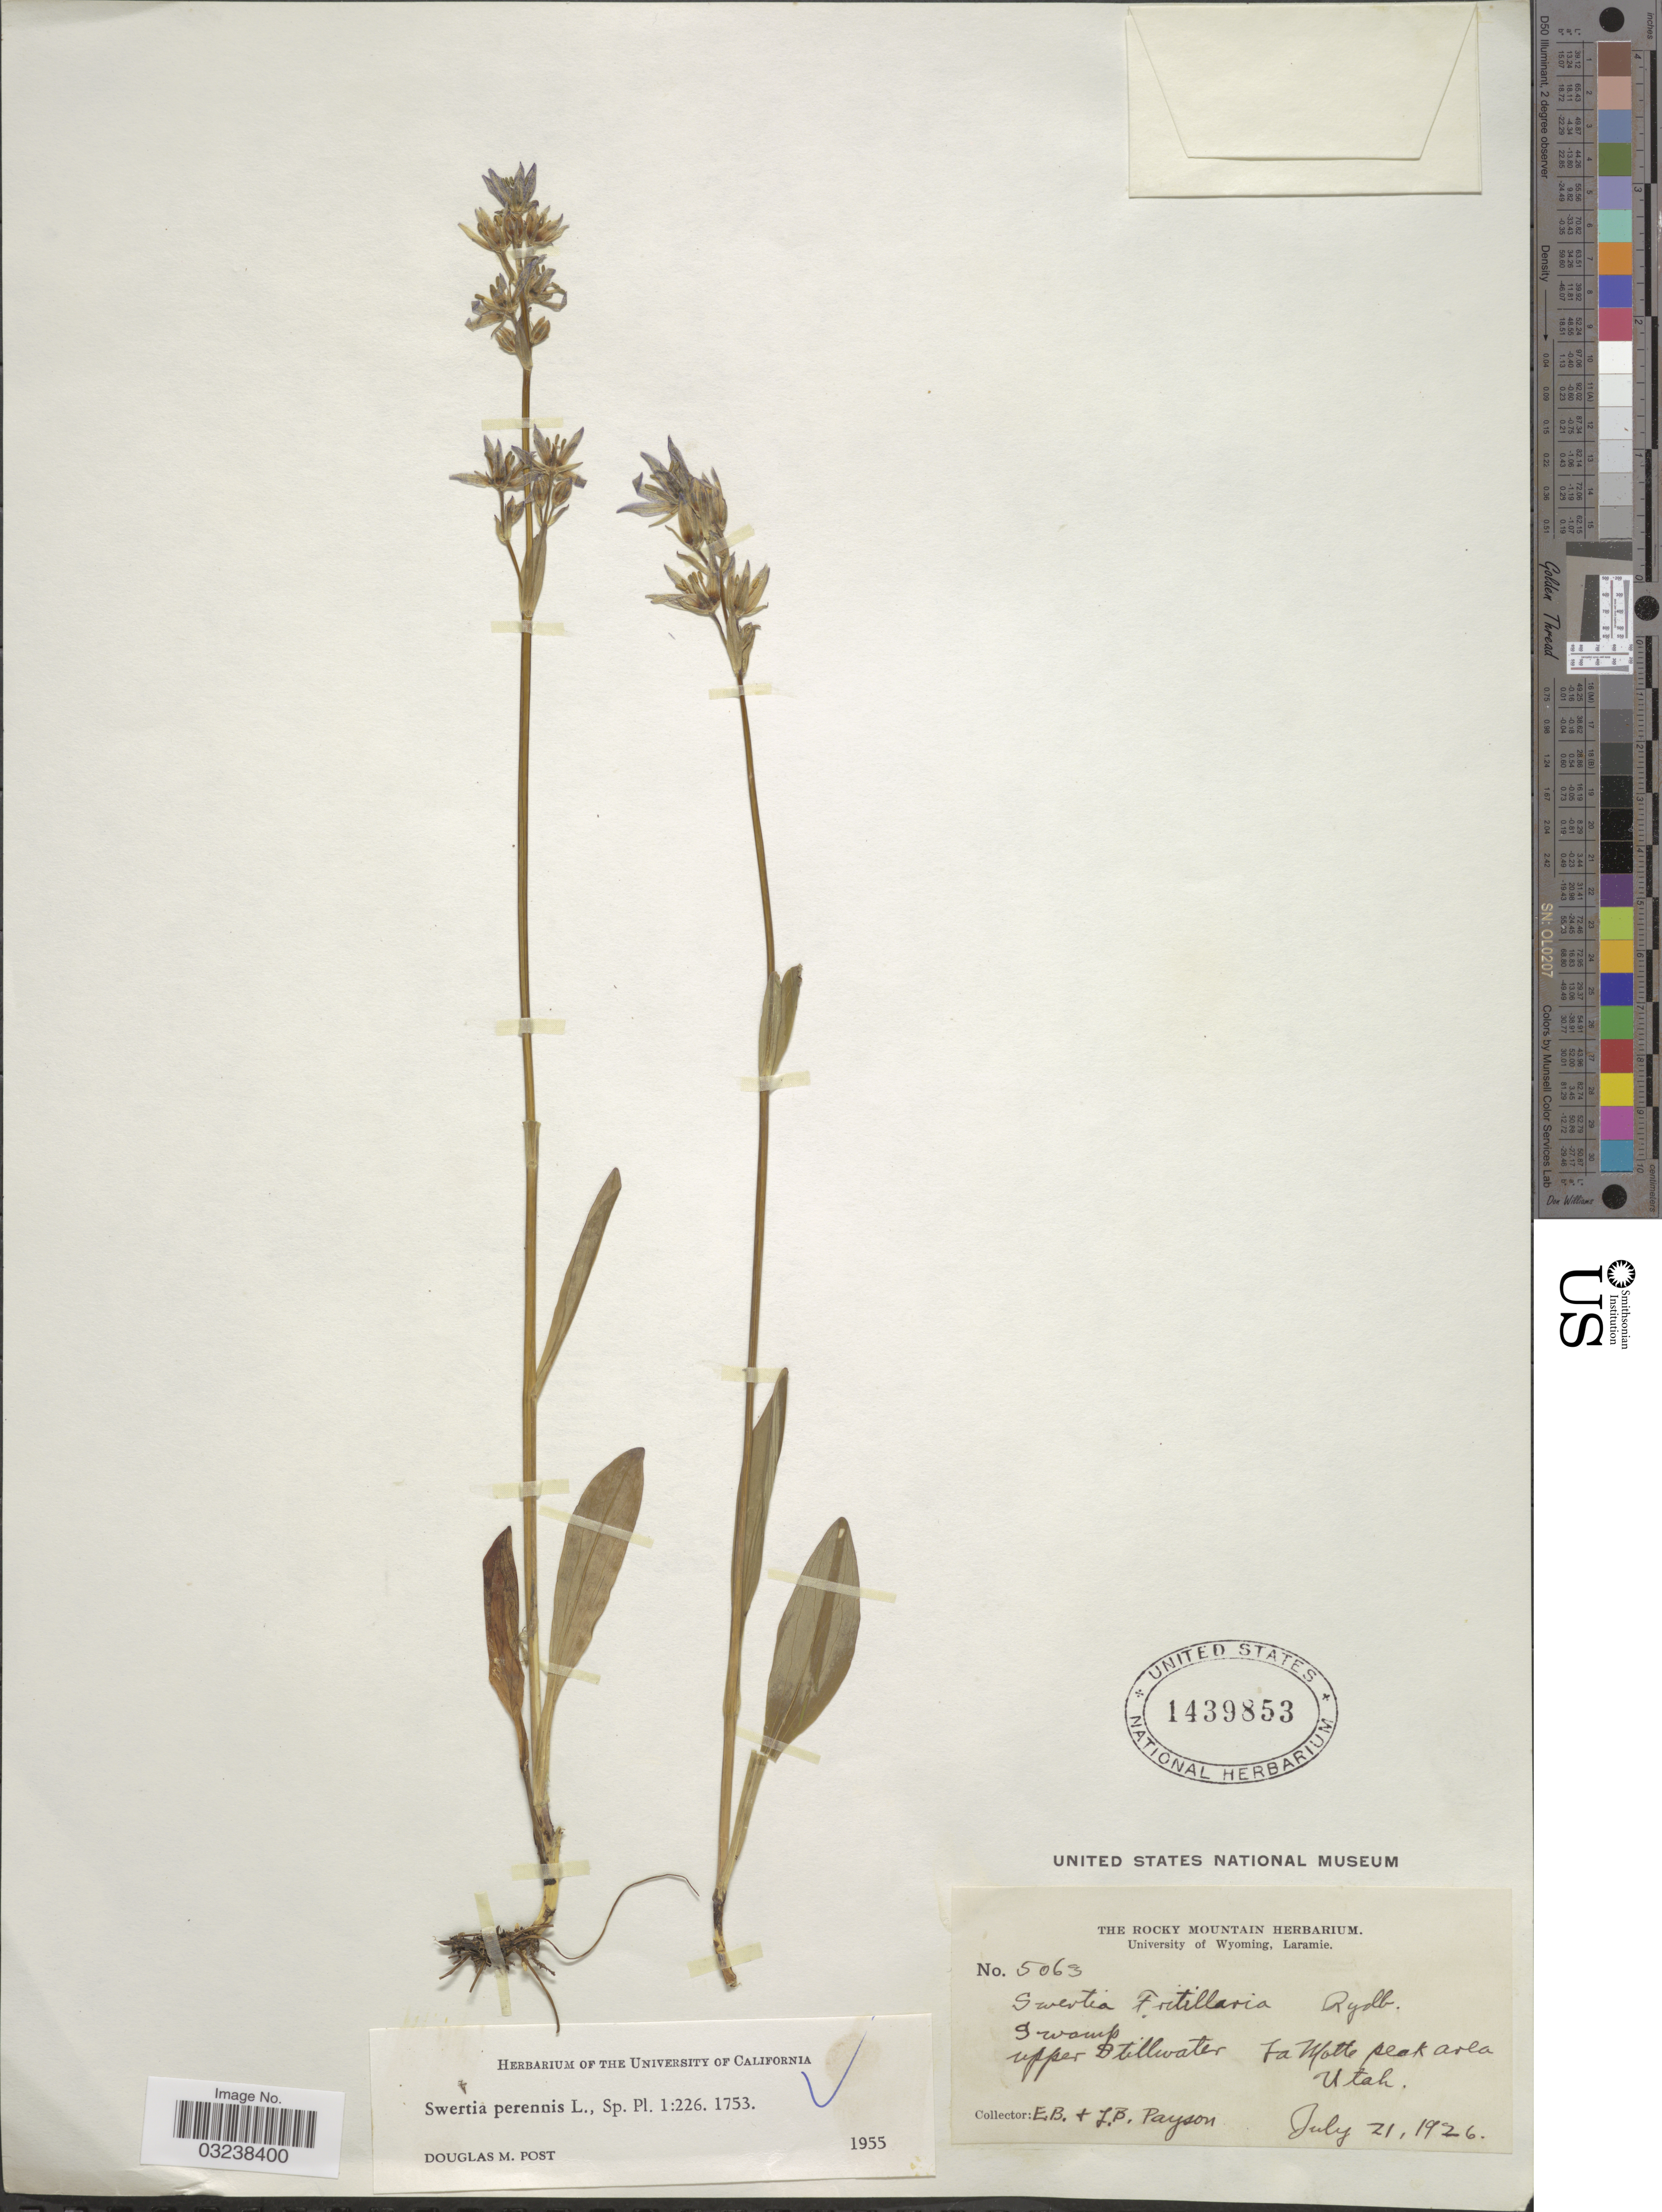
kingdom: Plantae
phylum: Tracheophyta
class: Magnoliopsida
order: Gentianales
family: Gentianaceae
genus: Swertia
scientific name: Swertia perennis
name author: L.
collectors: E. B. Payson & L. Payson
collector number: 5063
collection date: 1926-07-21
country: United States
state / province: Utah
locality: Upper Stillwater. La Motte peak area.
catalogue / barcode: US 1439853